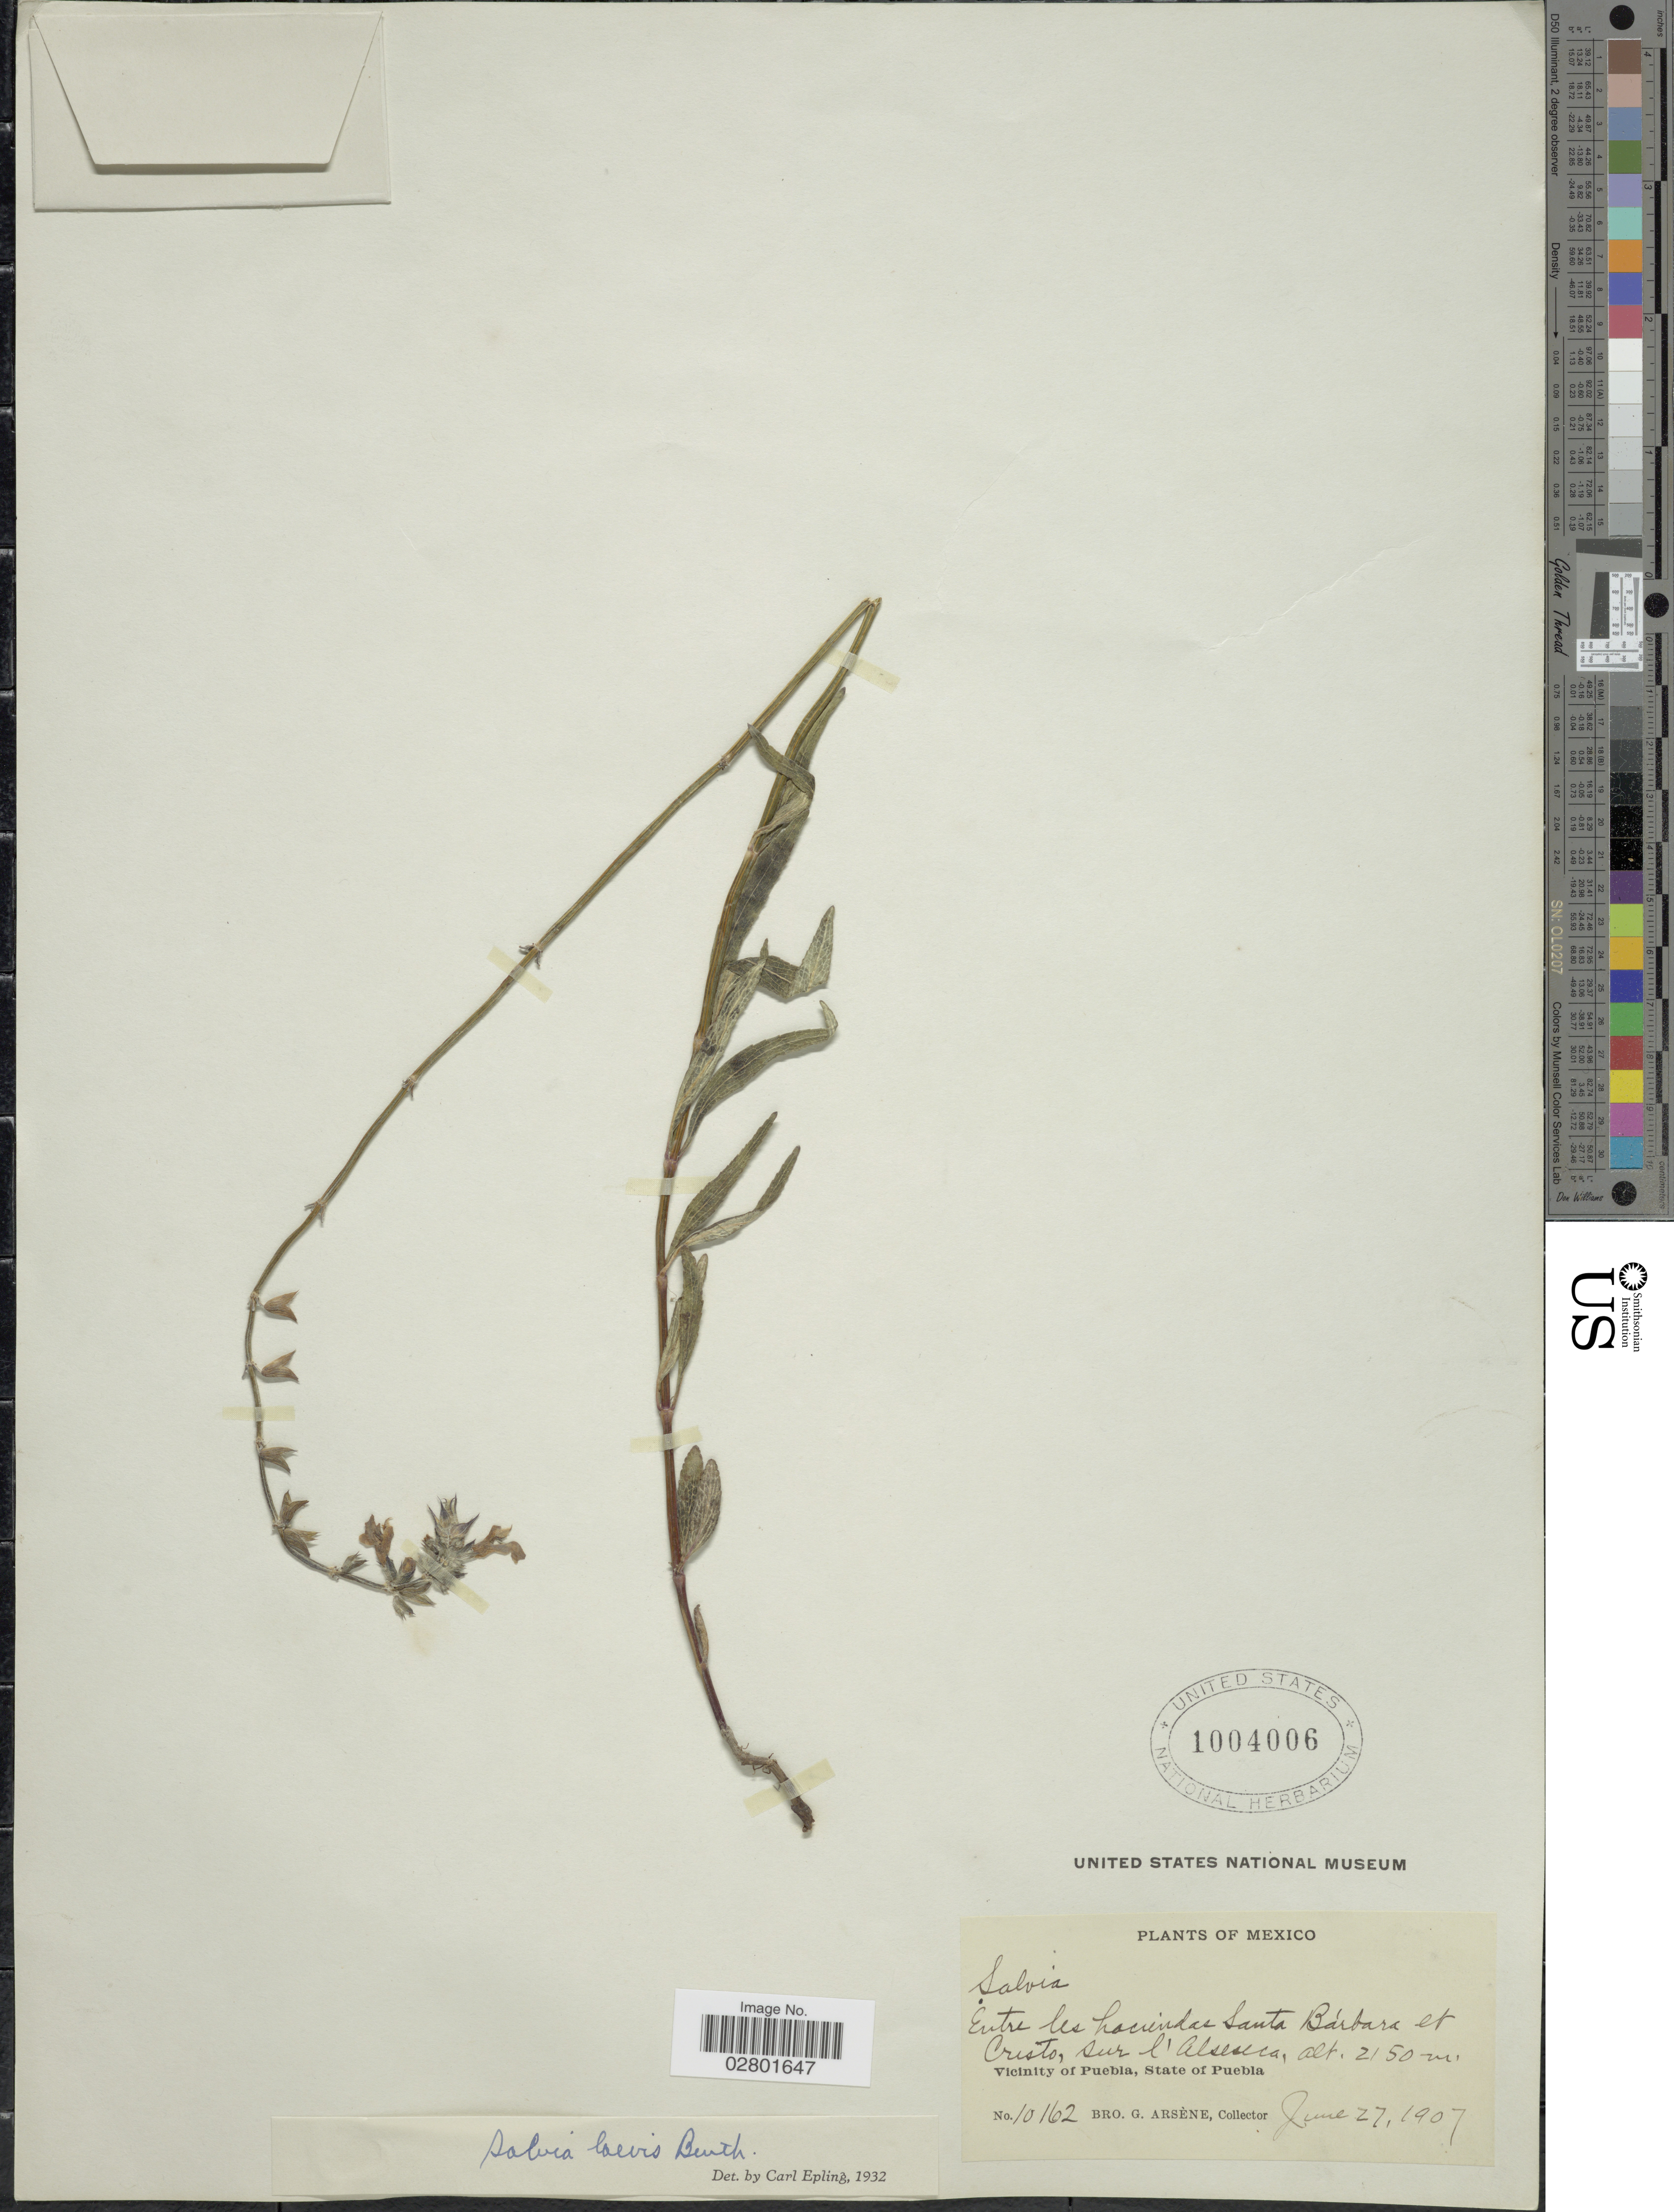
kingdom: Plantae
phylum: Tracheophyta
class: Magnoliopsida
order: Lamiales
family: Lamiaceae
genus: Salvia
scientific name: Salvia laevis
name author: Benth.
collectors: Bro. G. Arsène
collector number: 10162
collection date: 1907-06-27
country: Mexico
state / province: Puebla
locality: Entre les haciendas Santa Bárbara et Cristo, sur l'Alseseca. Vicinity of Puebla.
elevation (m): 2150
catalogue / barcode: US 1004006